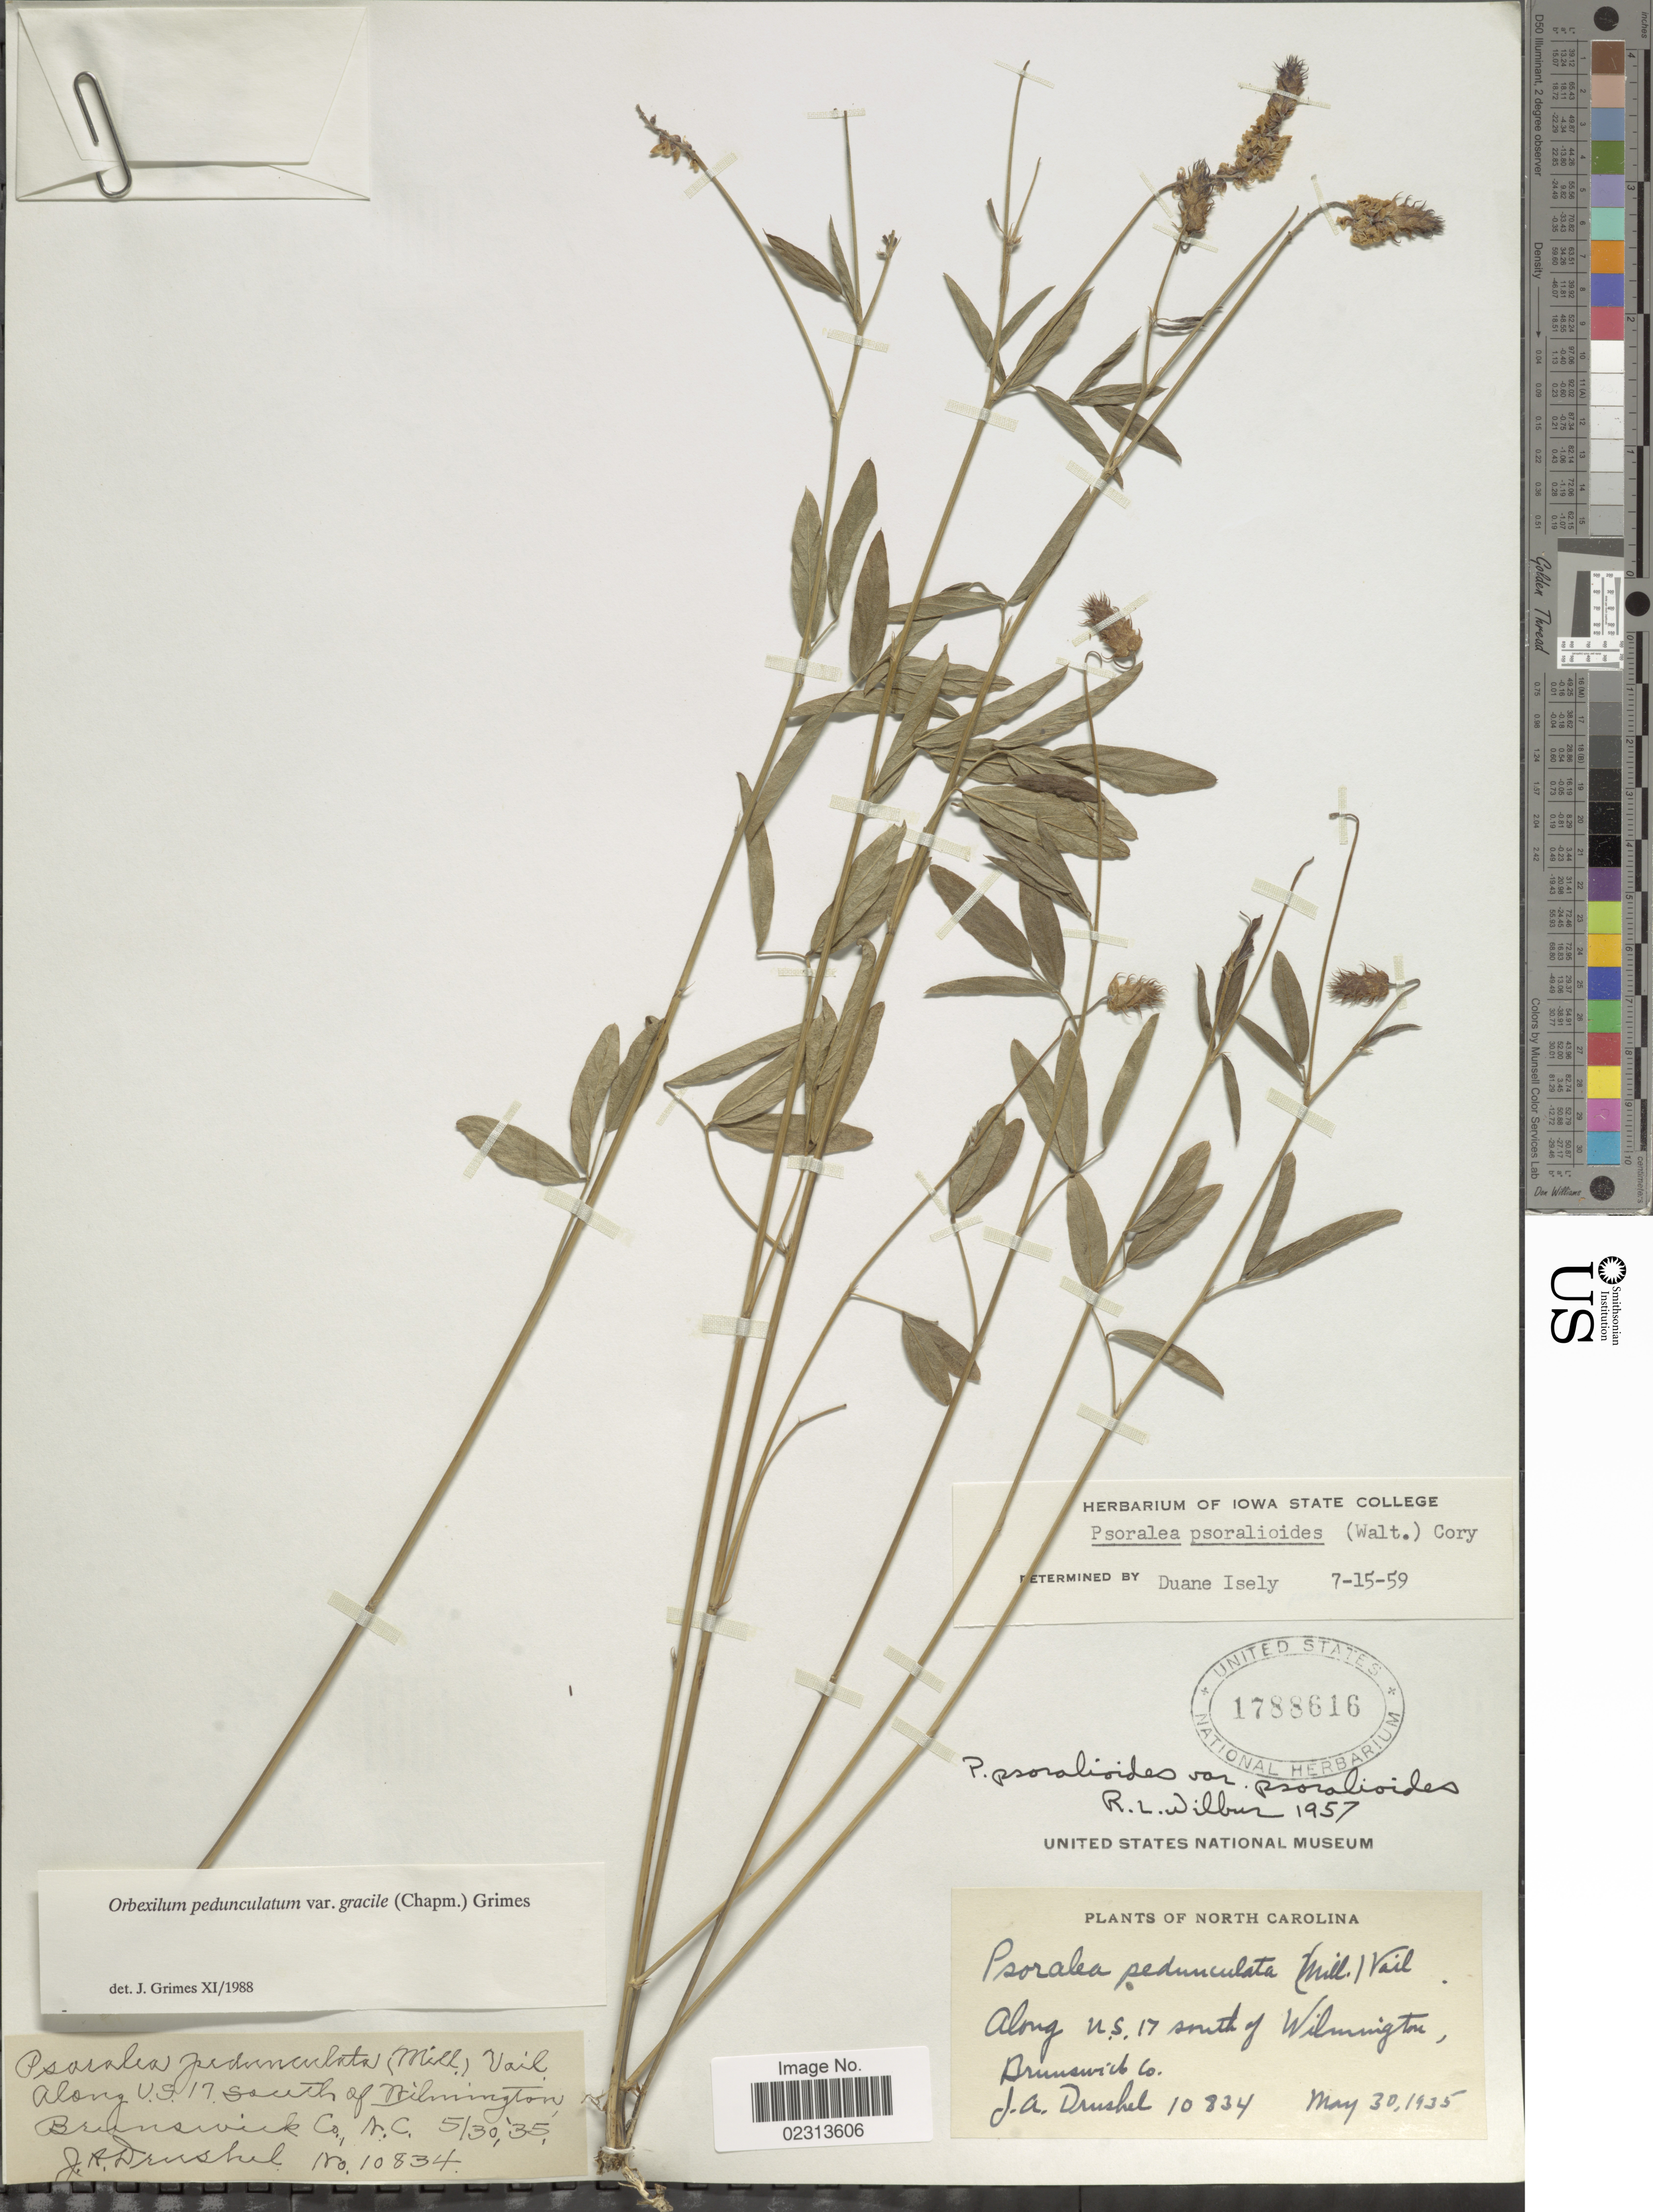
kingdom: Plantae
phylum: Tracheophyta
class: Magnoliopsida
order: Fabales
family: Fabaceae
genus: Orbexilum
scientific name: Orbexilum pedunculatum var. gracile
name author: (Torr. & A. Gray) J.W. Grimes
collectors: J. A. Drushel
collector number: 10834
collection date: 1935-05-30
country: United States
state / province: North Carolina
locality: Along US 17 south of Wilmington, Brunswick Co.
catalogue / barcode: US 1788616